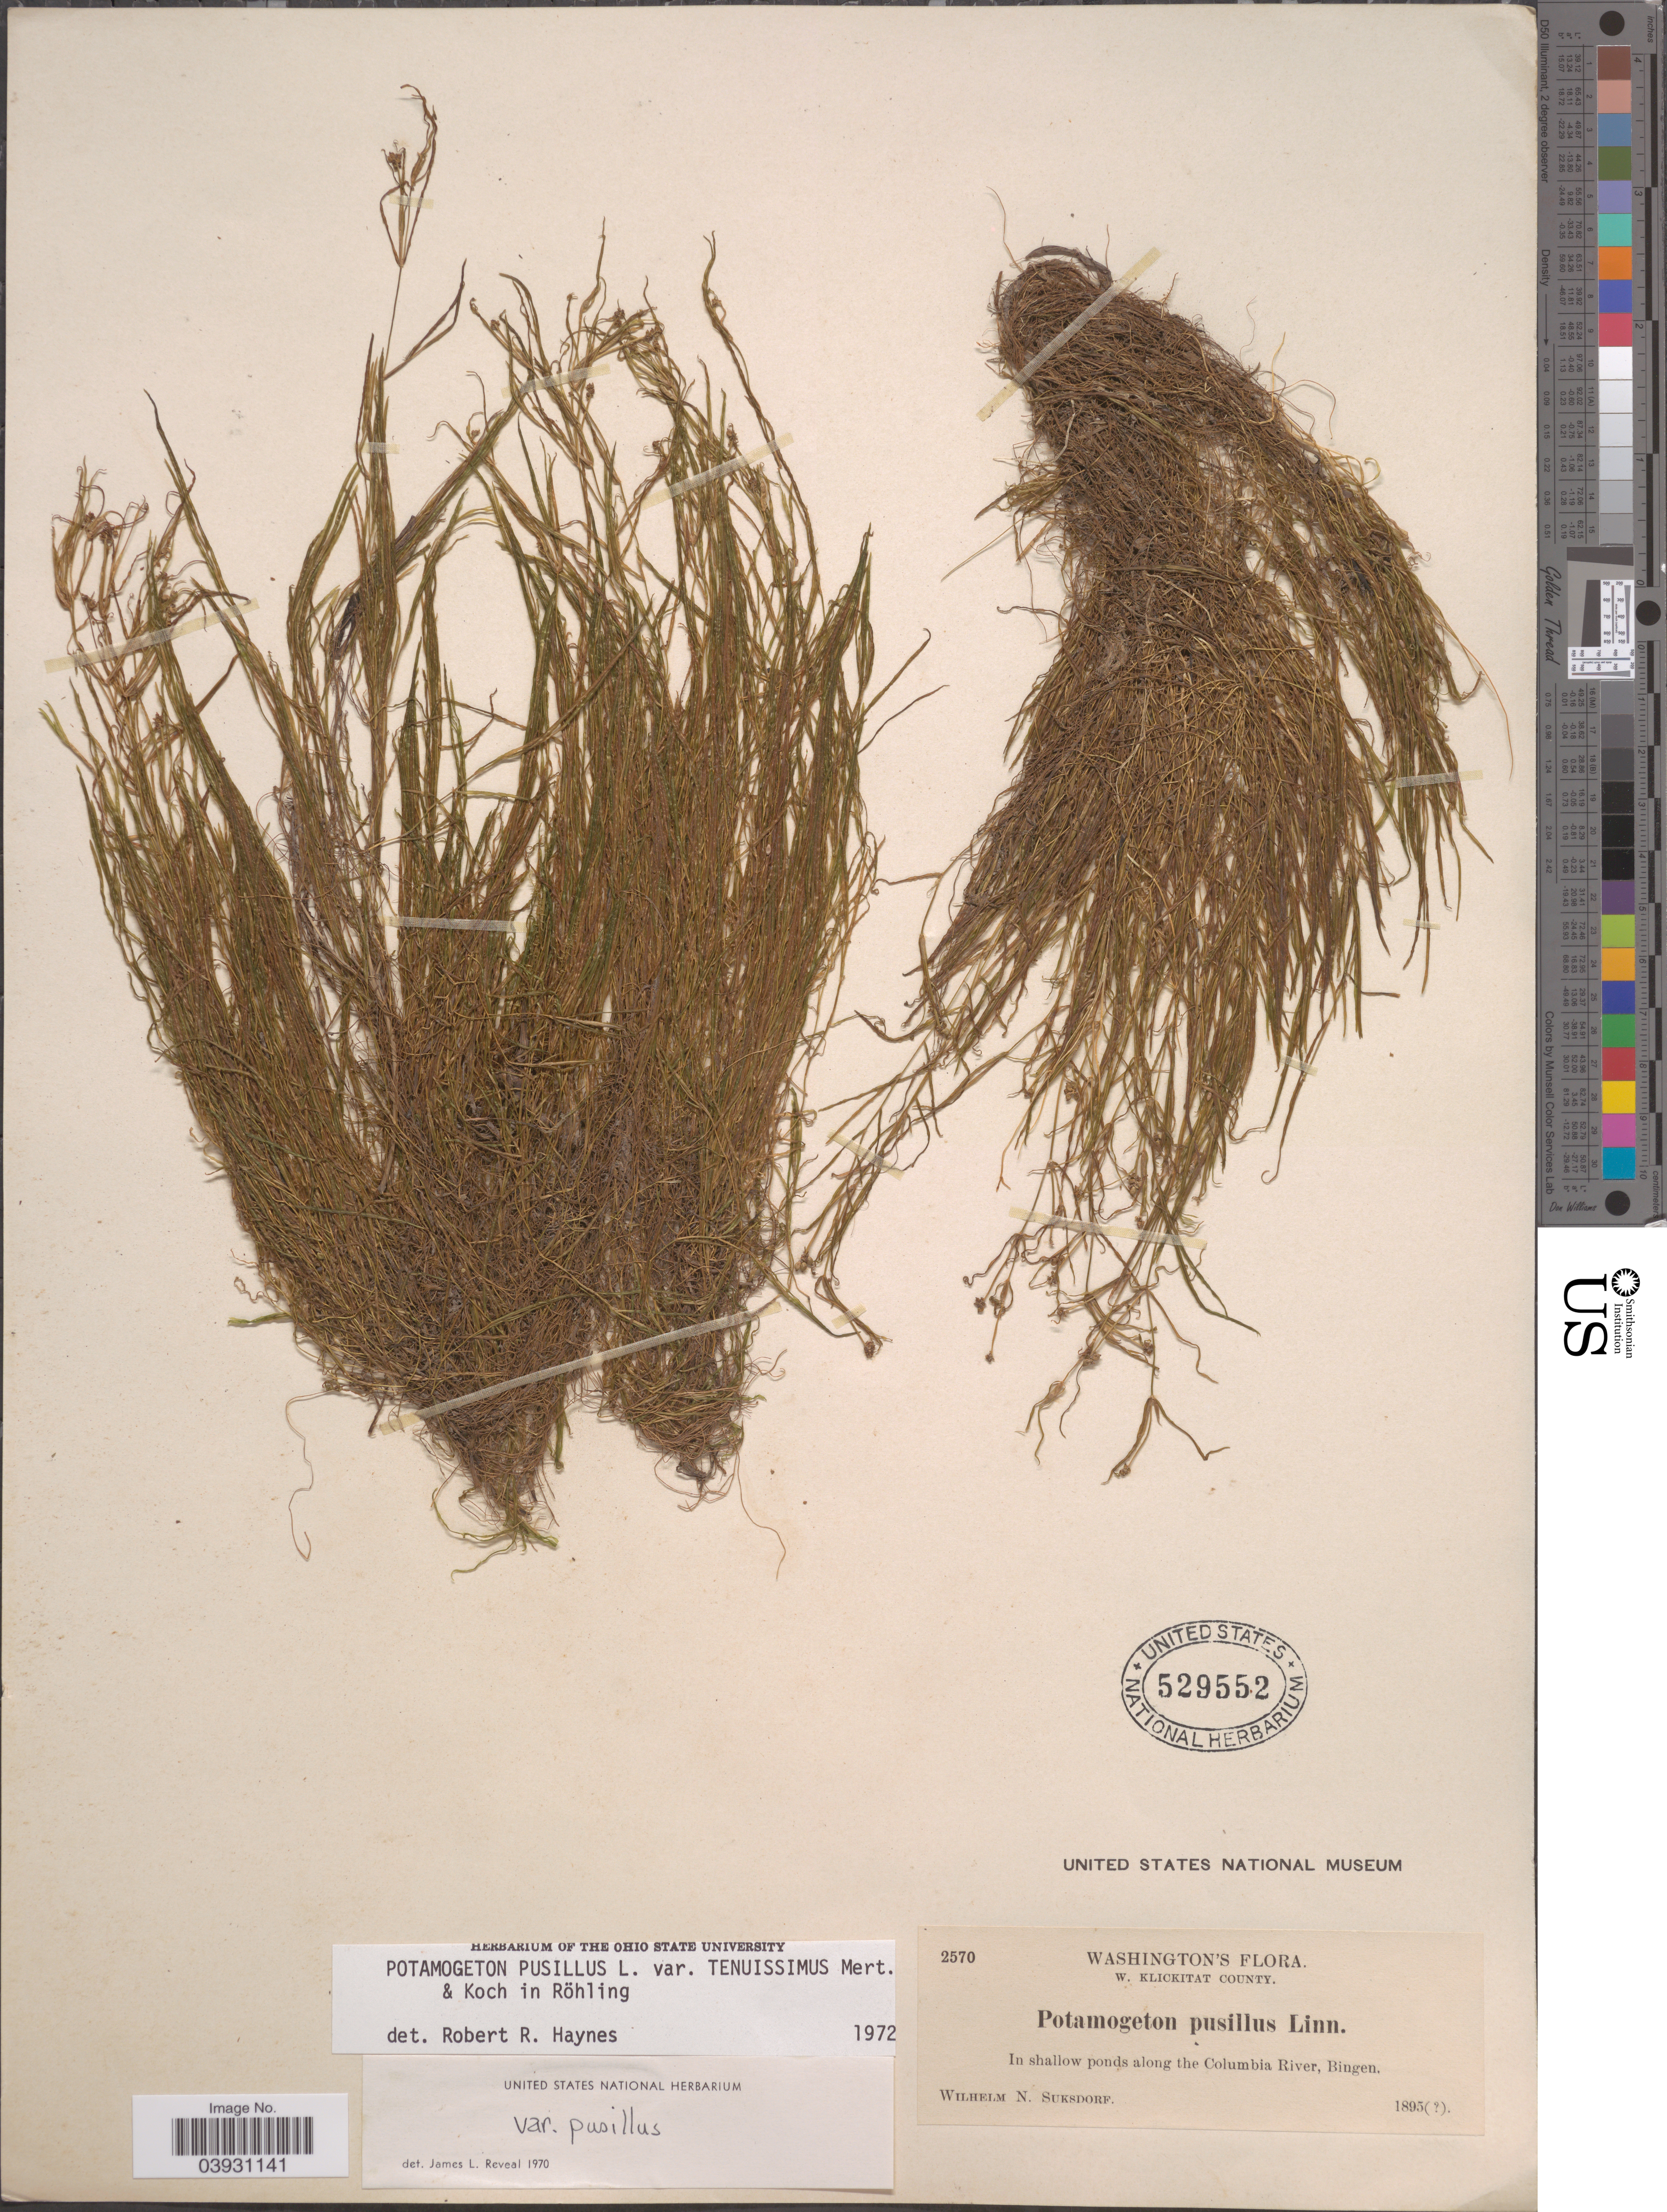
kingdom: Plantae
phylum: Tracheophyta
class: Liliopsida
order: Alismatales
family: Potamogetonaceae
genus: Potamogeton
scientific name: Potamogeton pusillus subsp. tenuissimus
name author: Mert. & W.D.J. Koch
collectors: W. N. Suksdorf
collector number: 2570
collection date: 1895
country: United States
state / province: Washington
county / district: Klickitat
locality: W. Klickitat County. In shallow pond along the Columbia River, Bingen.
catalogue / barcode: US 529552